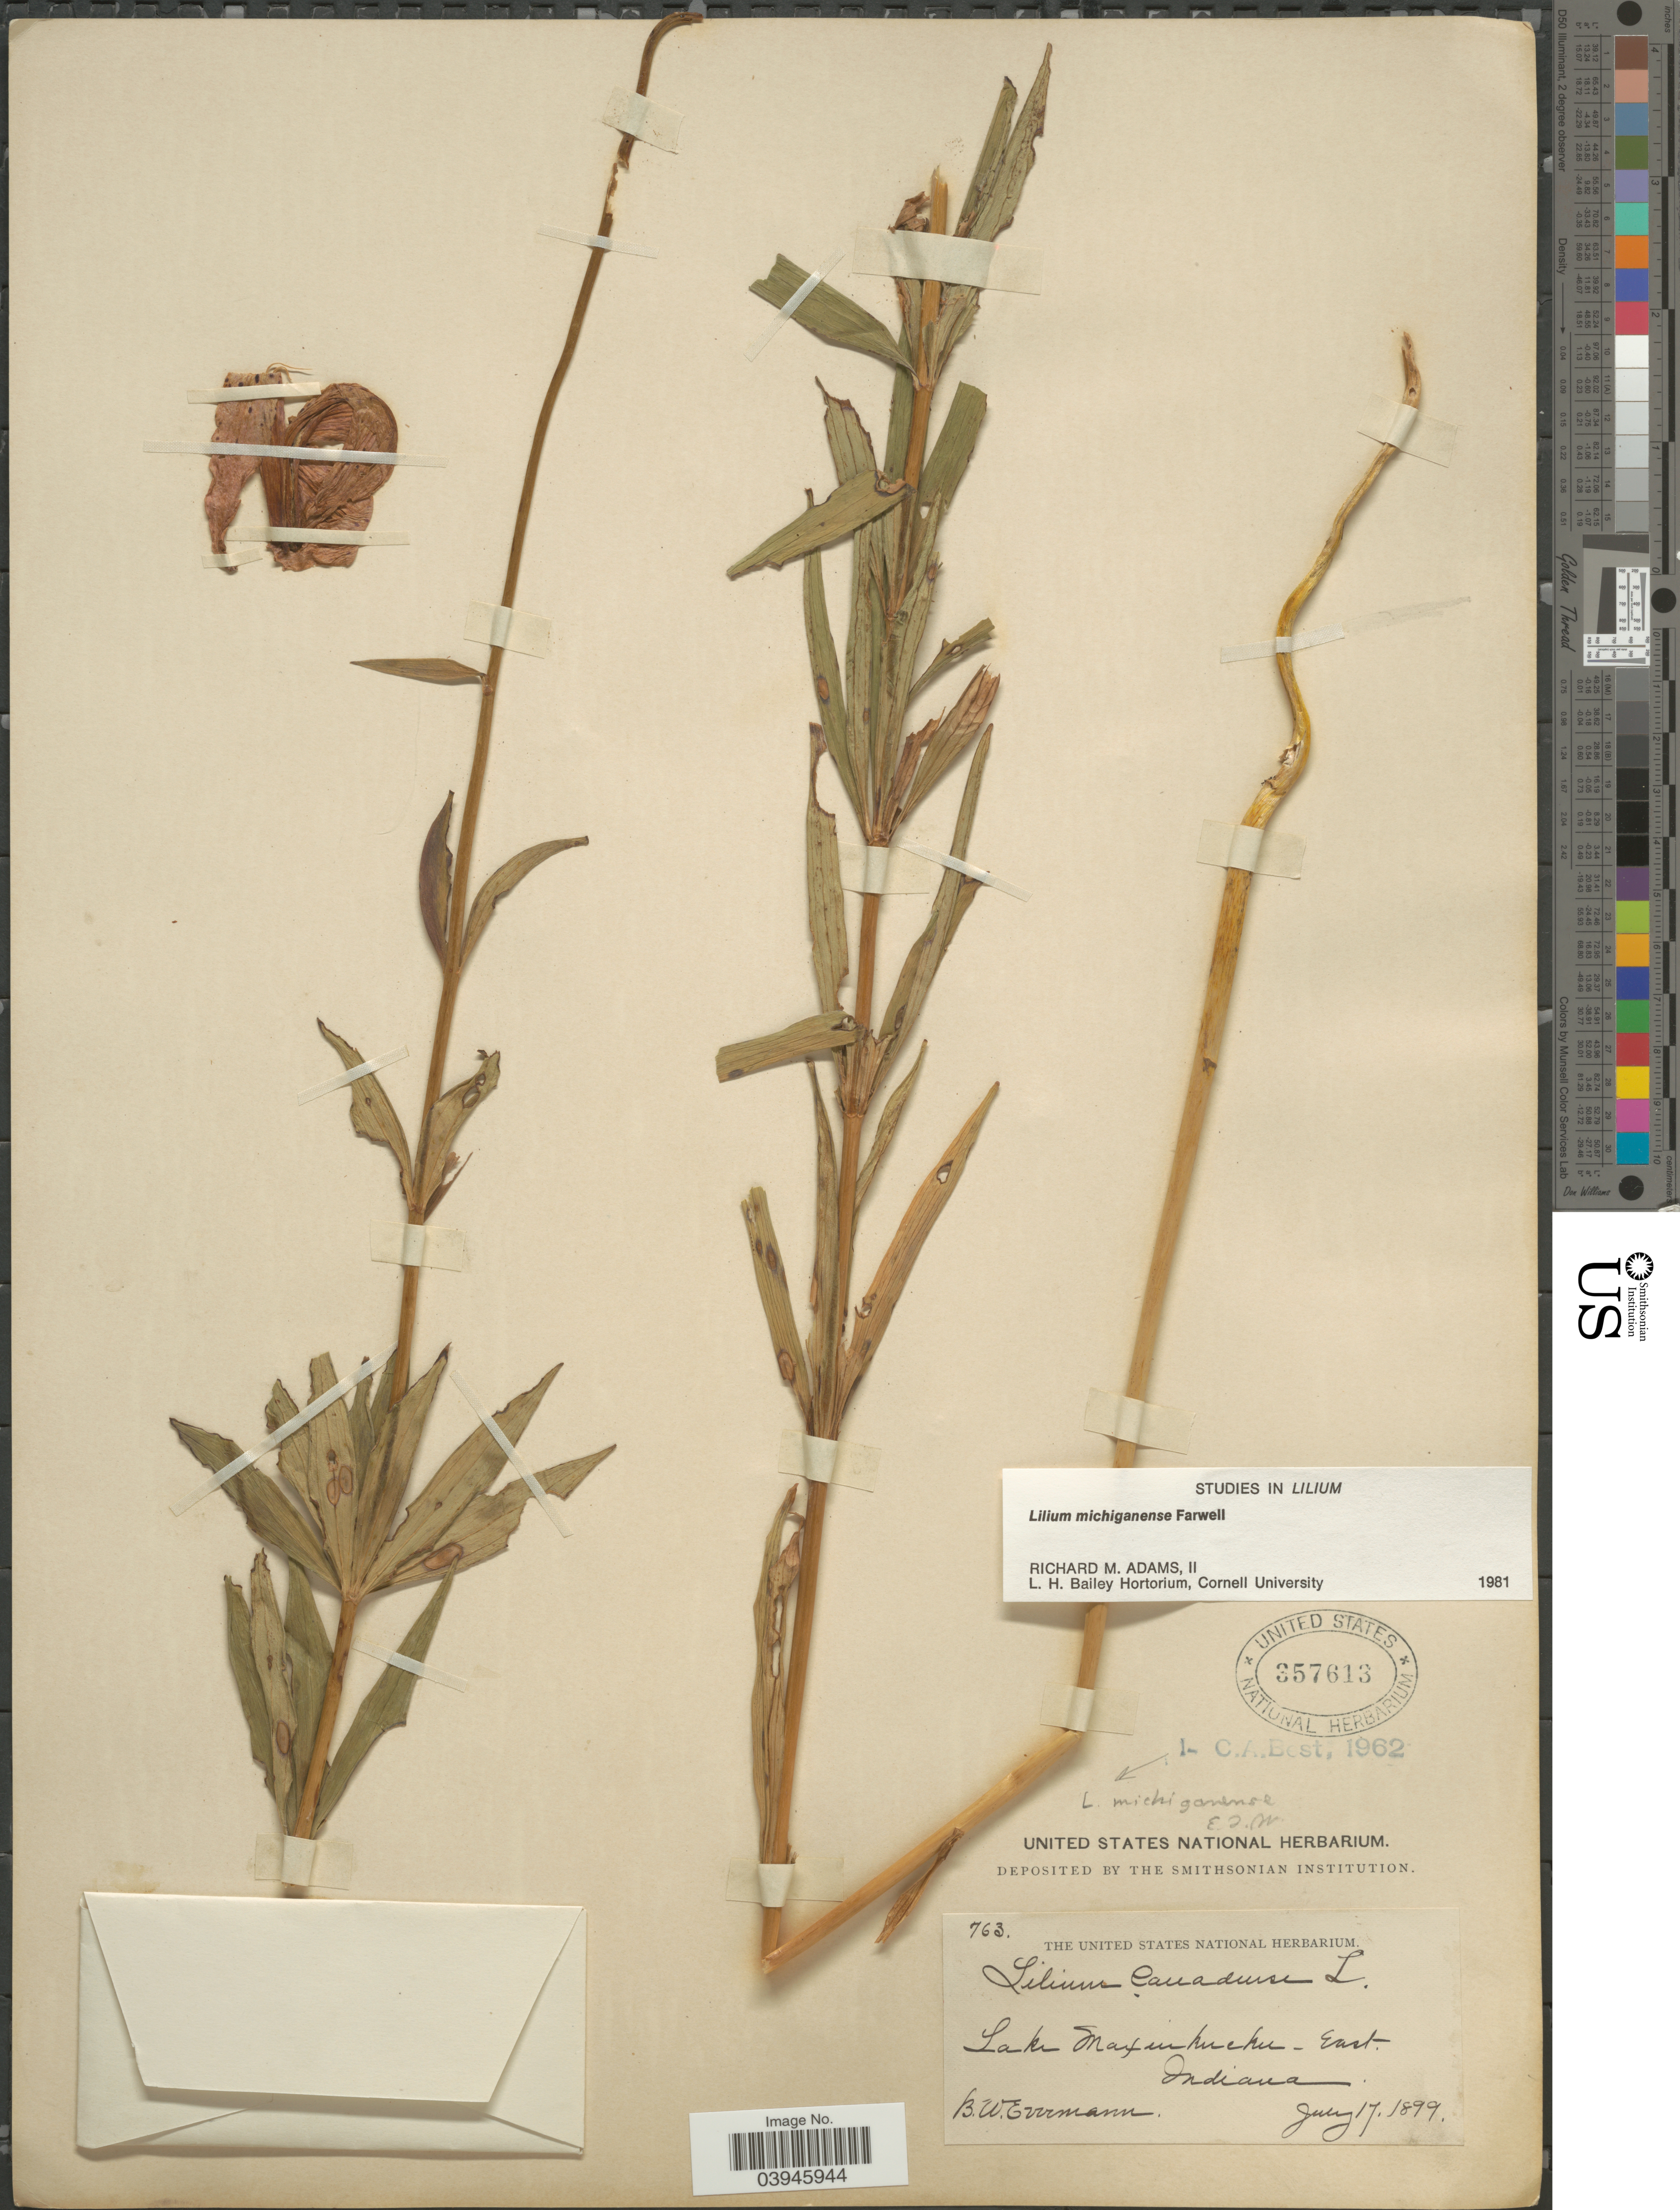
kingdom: Plantae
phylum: Tracheophyta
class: Liliopsida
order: Liliales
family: Liliaceae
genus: Lilium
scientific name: Lilium michiganense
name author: Farw.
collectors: B. W. Evermann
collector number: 763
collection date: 1899-07-17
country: United States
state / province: Indiana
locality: Lake Maxinkuckee- East.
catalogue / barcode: US 357613